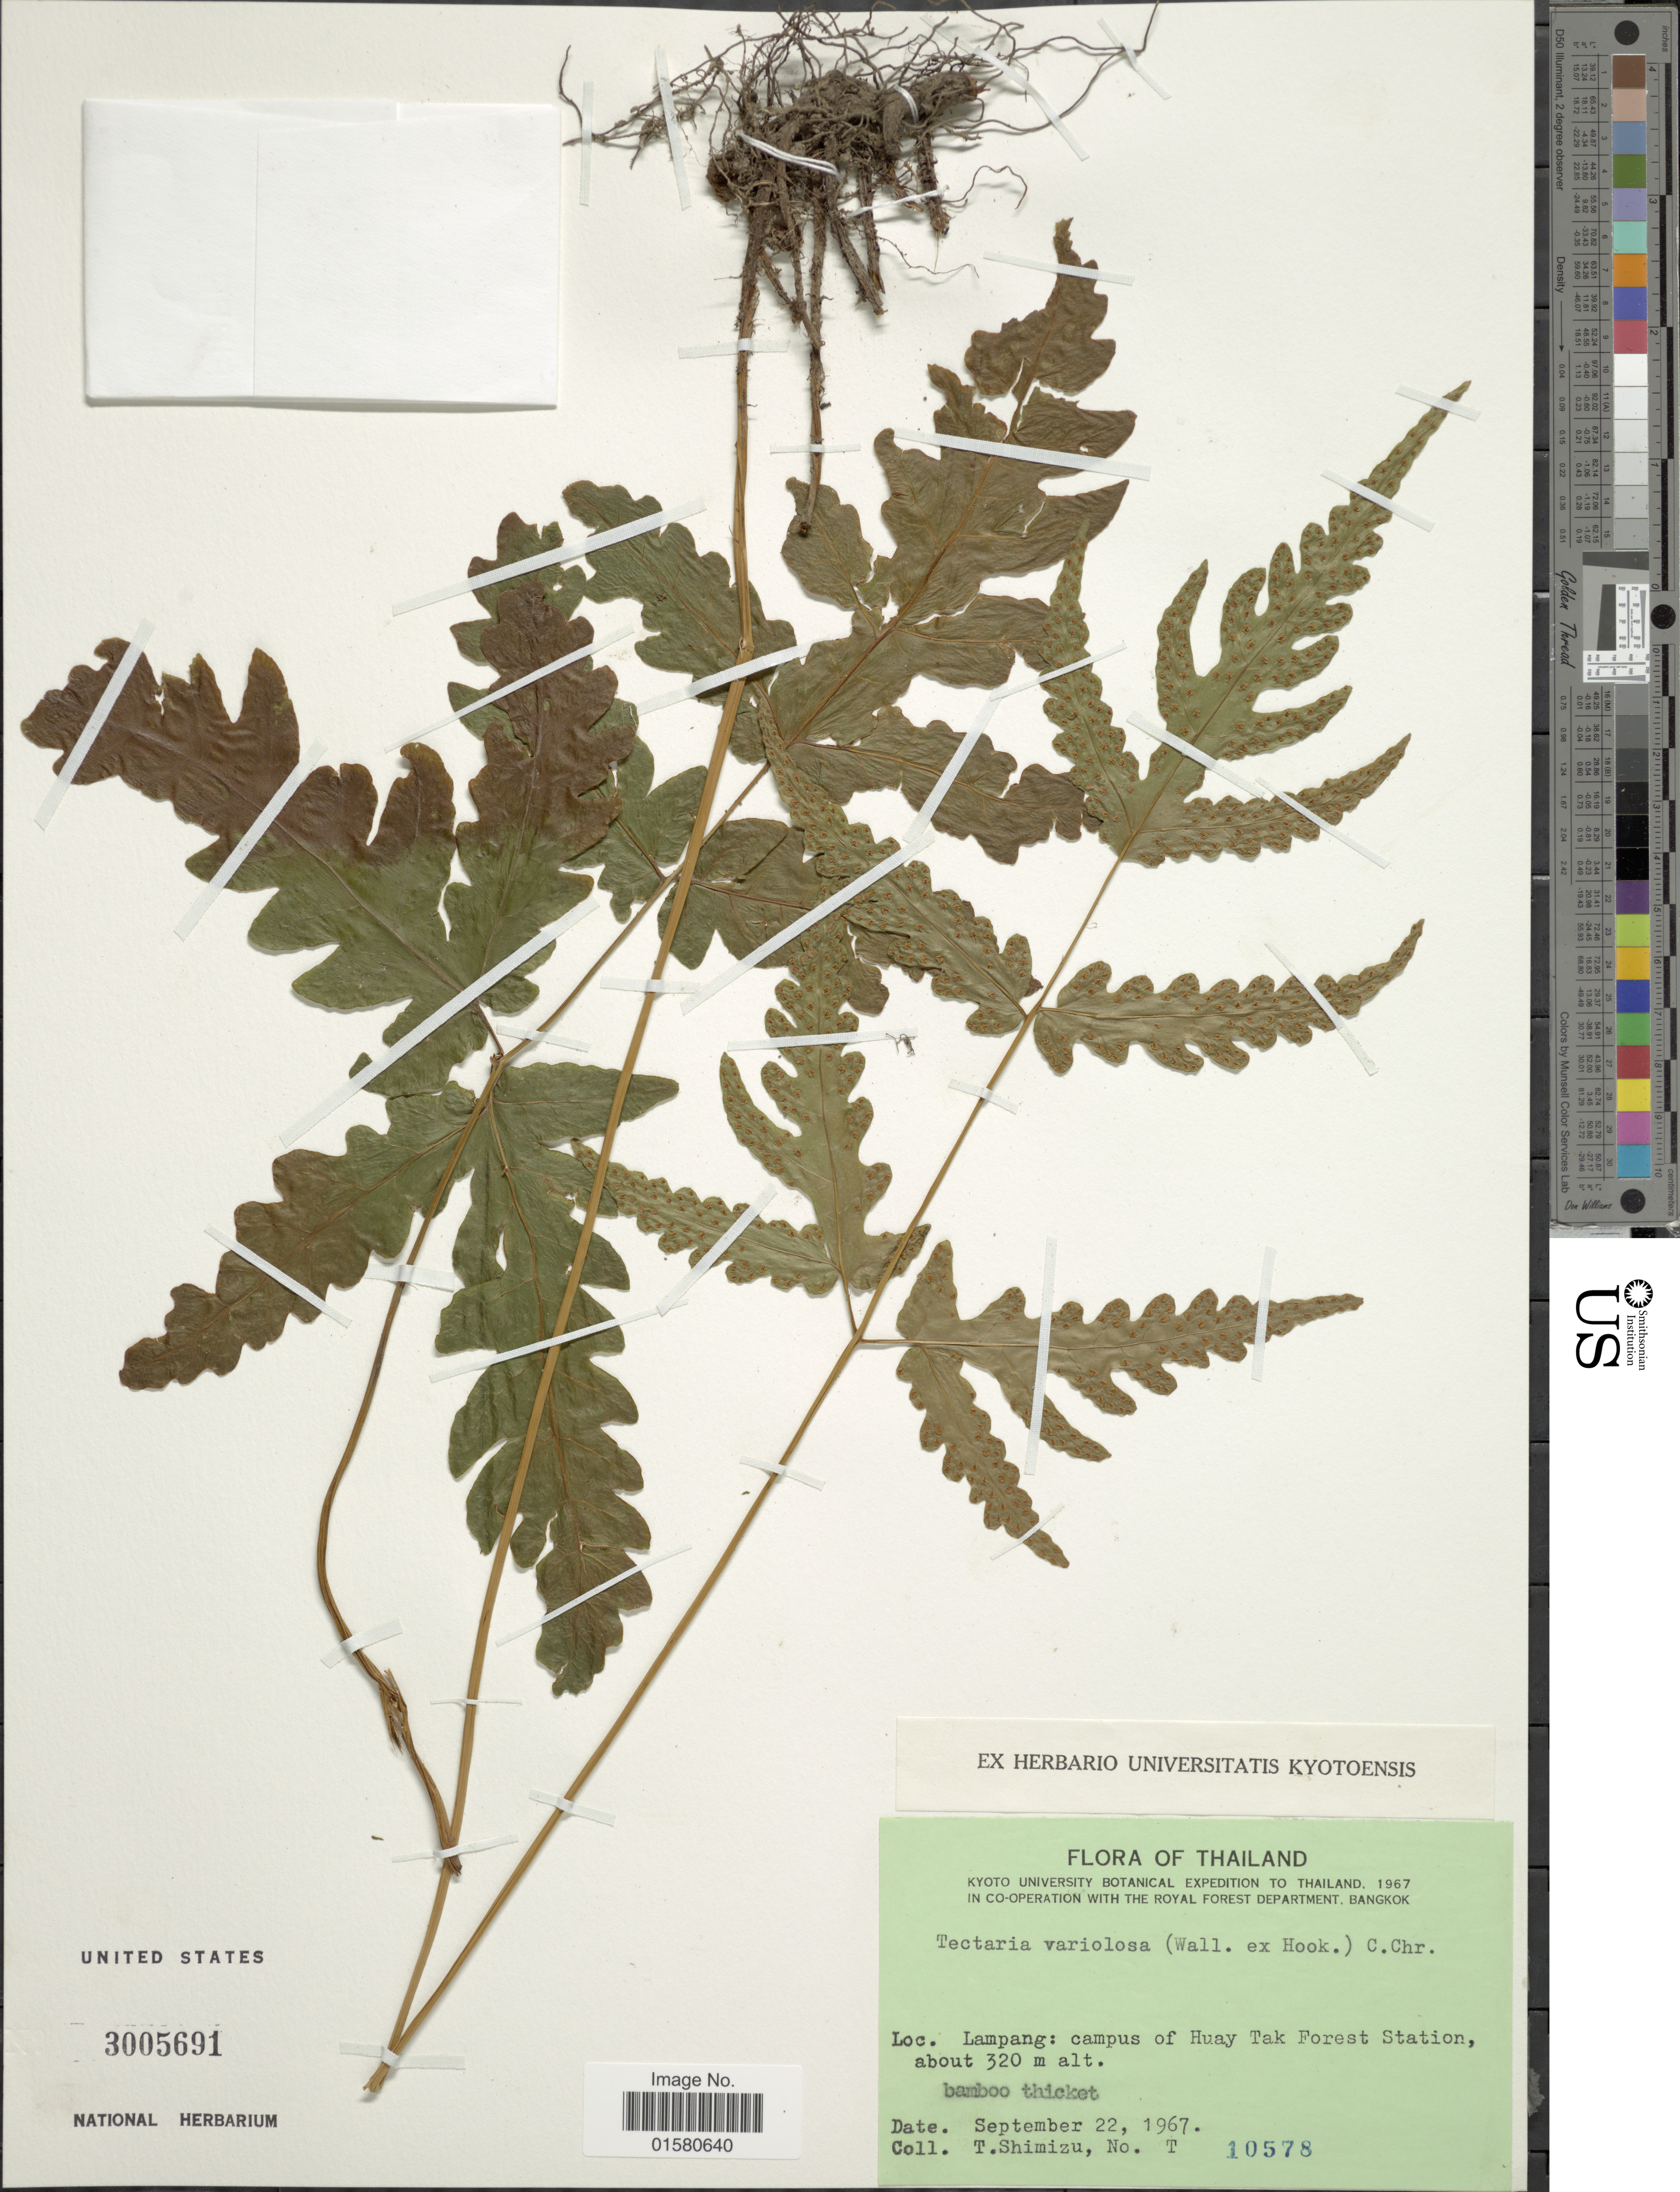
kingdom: Plantae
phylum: Tracheophyta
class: Polypodiopsida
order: Polypodiales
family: Tectariaceae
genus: Tectaria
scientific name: Tectaria variolosa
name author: (Wall. ex Hook.) C. Chr.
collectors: T. Shimizu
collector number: T 10578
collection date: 1967-09-22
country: Thailand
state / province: Lampang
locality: Lampang: camus of Huay Tak Forest Station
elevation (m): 320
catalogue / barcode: US 3005691